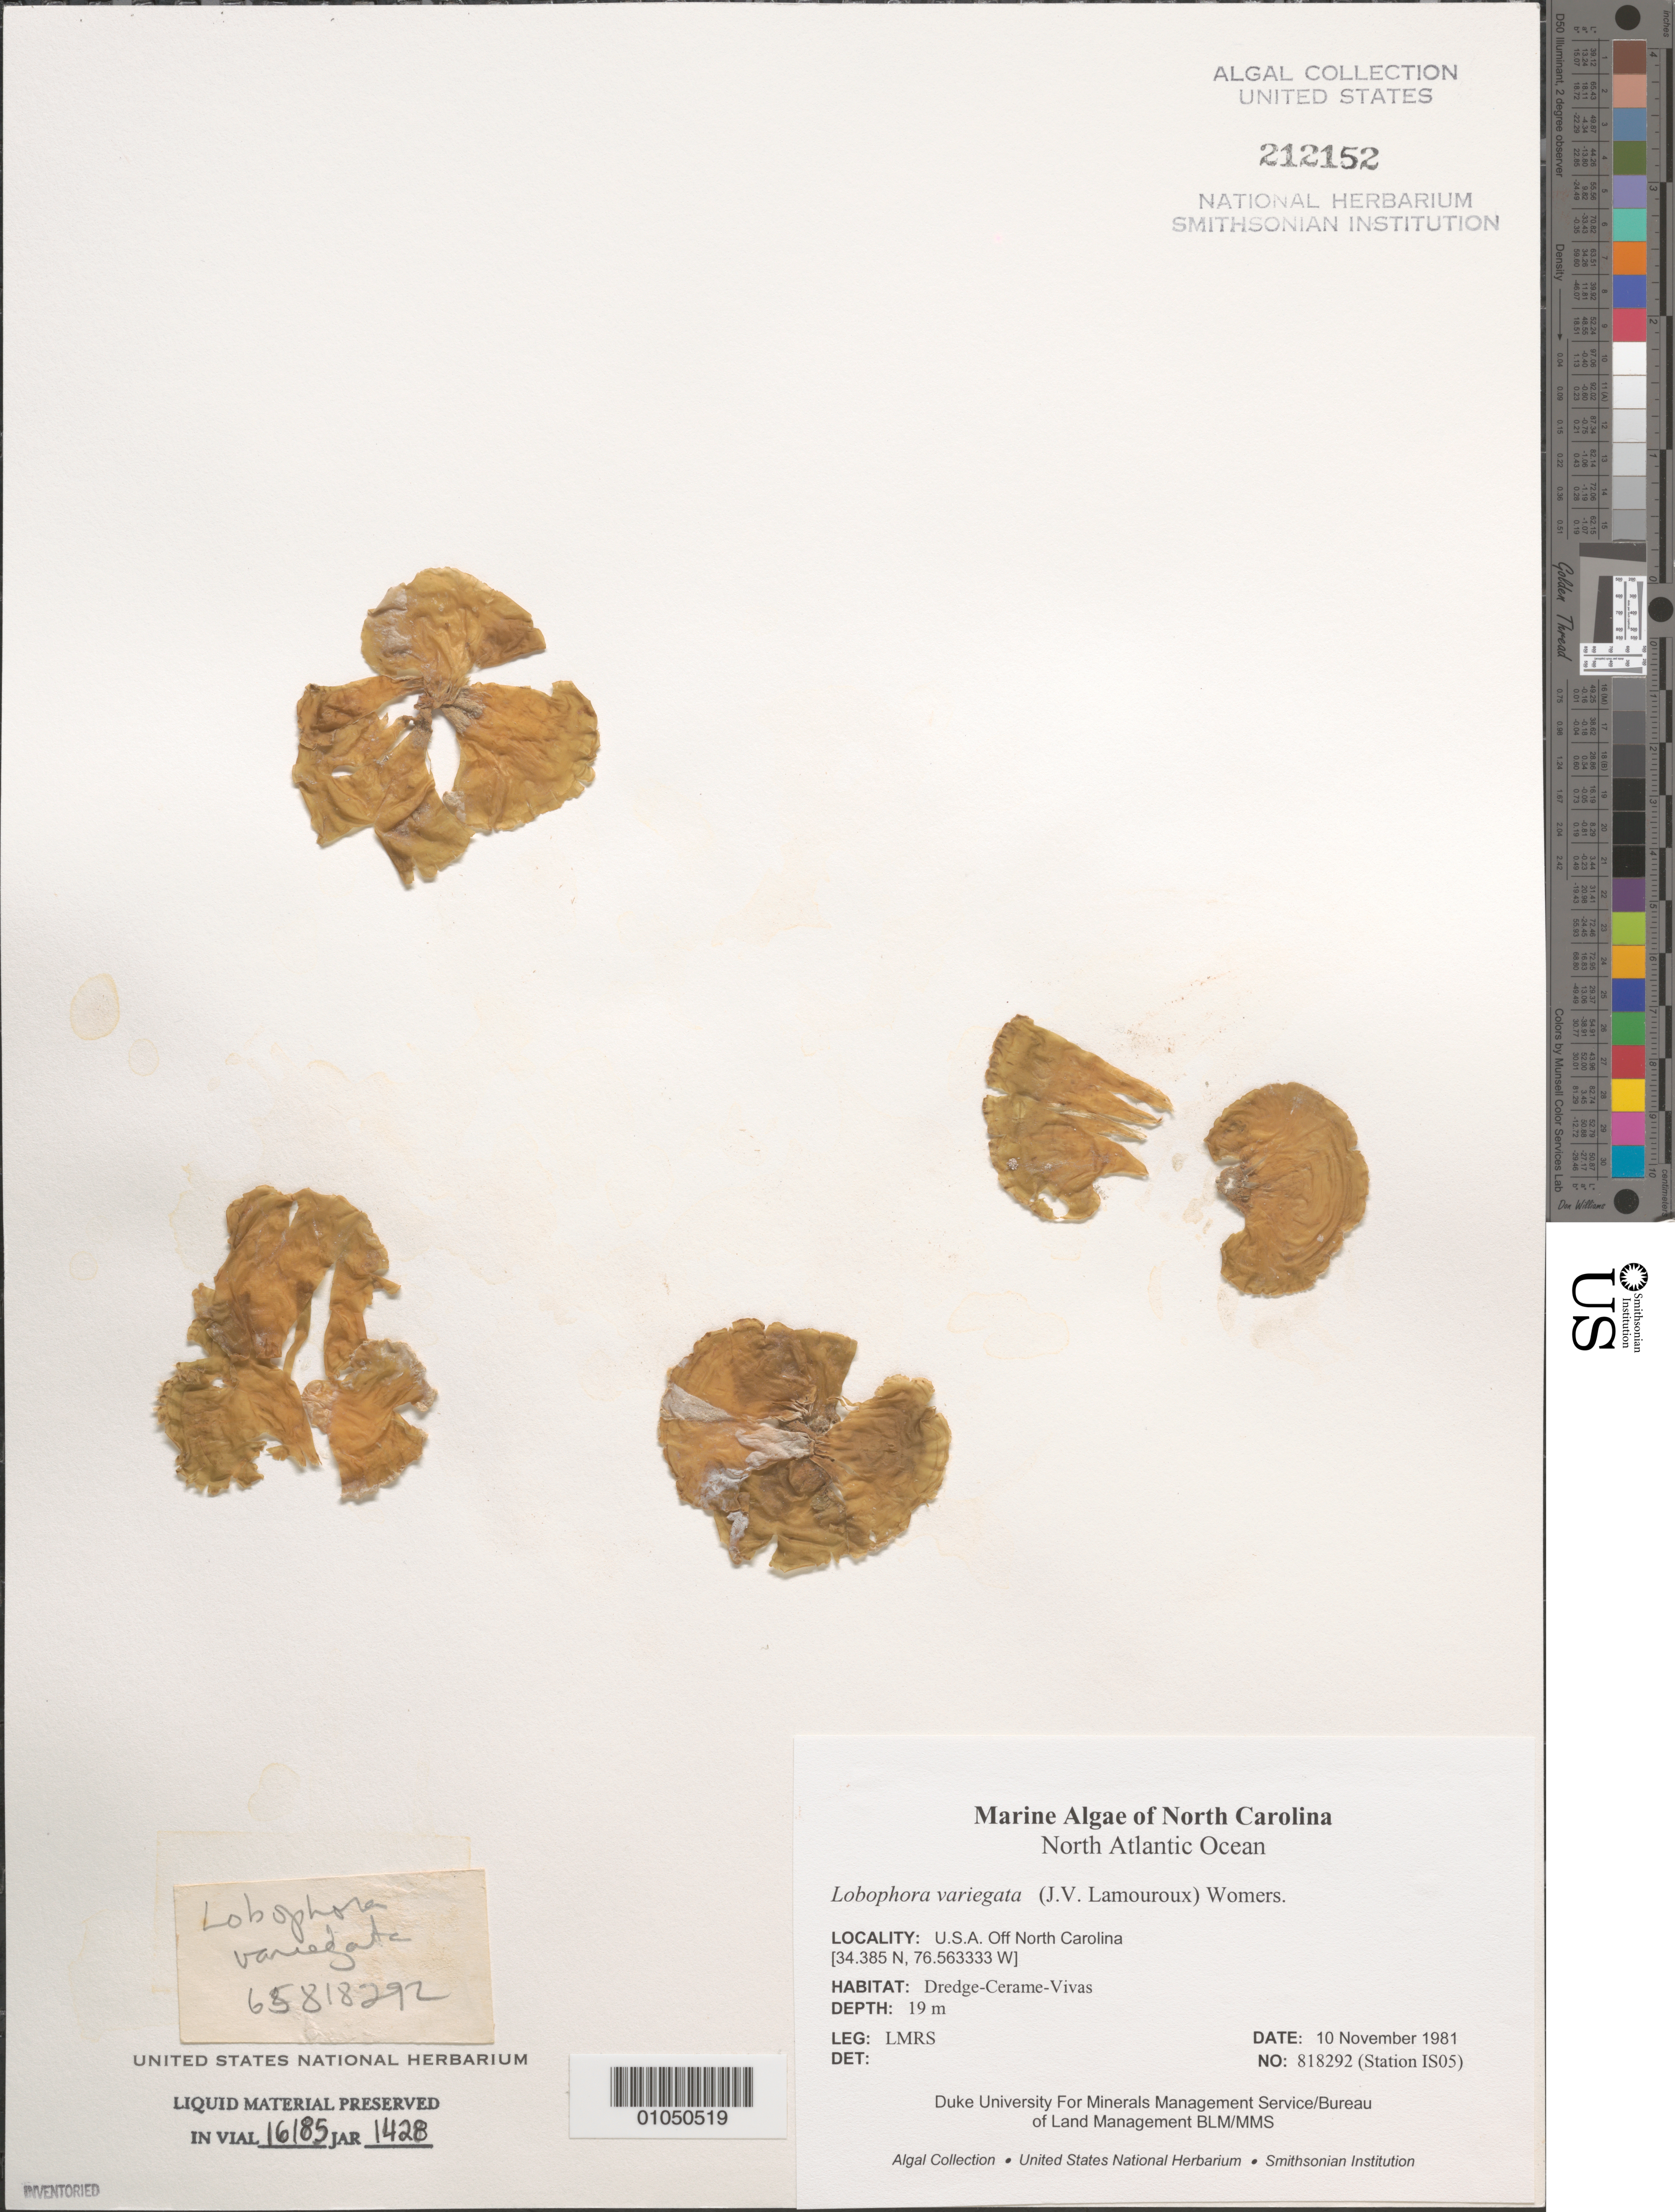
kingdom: Chromista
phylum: Ochrophyta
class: Phaeophyceae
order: Dictyotales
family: Dictyotaceae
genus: Lobophora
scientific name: Lobophora variegata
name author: (J.V.Lamouroux) Womersley & E.C. Oliveira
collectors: LMRS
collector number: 818292 (Station IS05)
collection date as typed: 10 Nov 1981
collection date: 1981-11-10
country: United States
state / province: North Carolina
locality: North Atlantic Ocean off North Carolina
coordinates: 34.385 N, 76.563333 W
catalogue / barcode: US 212152